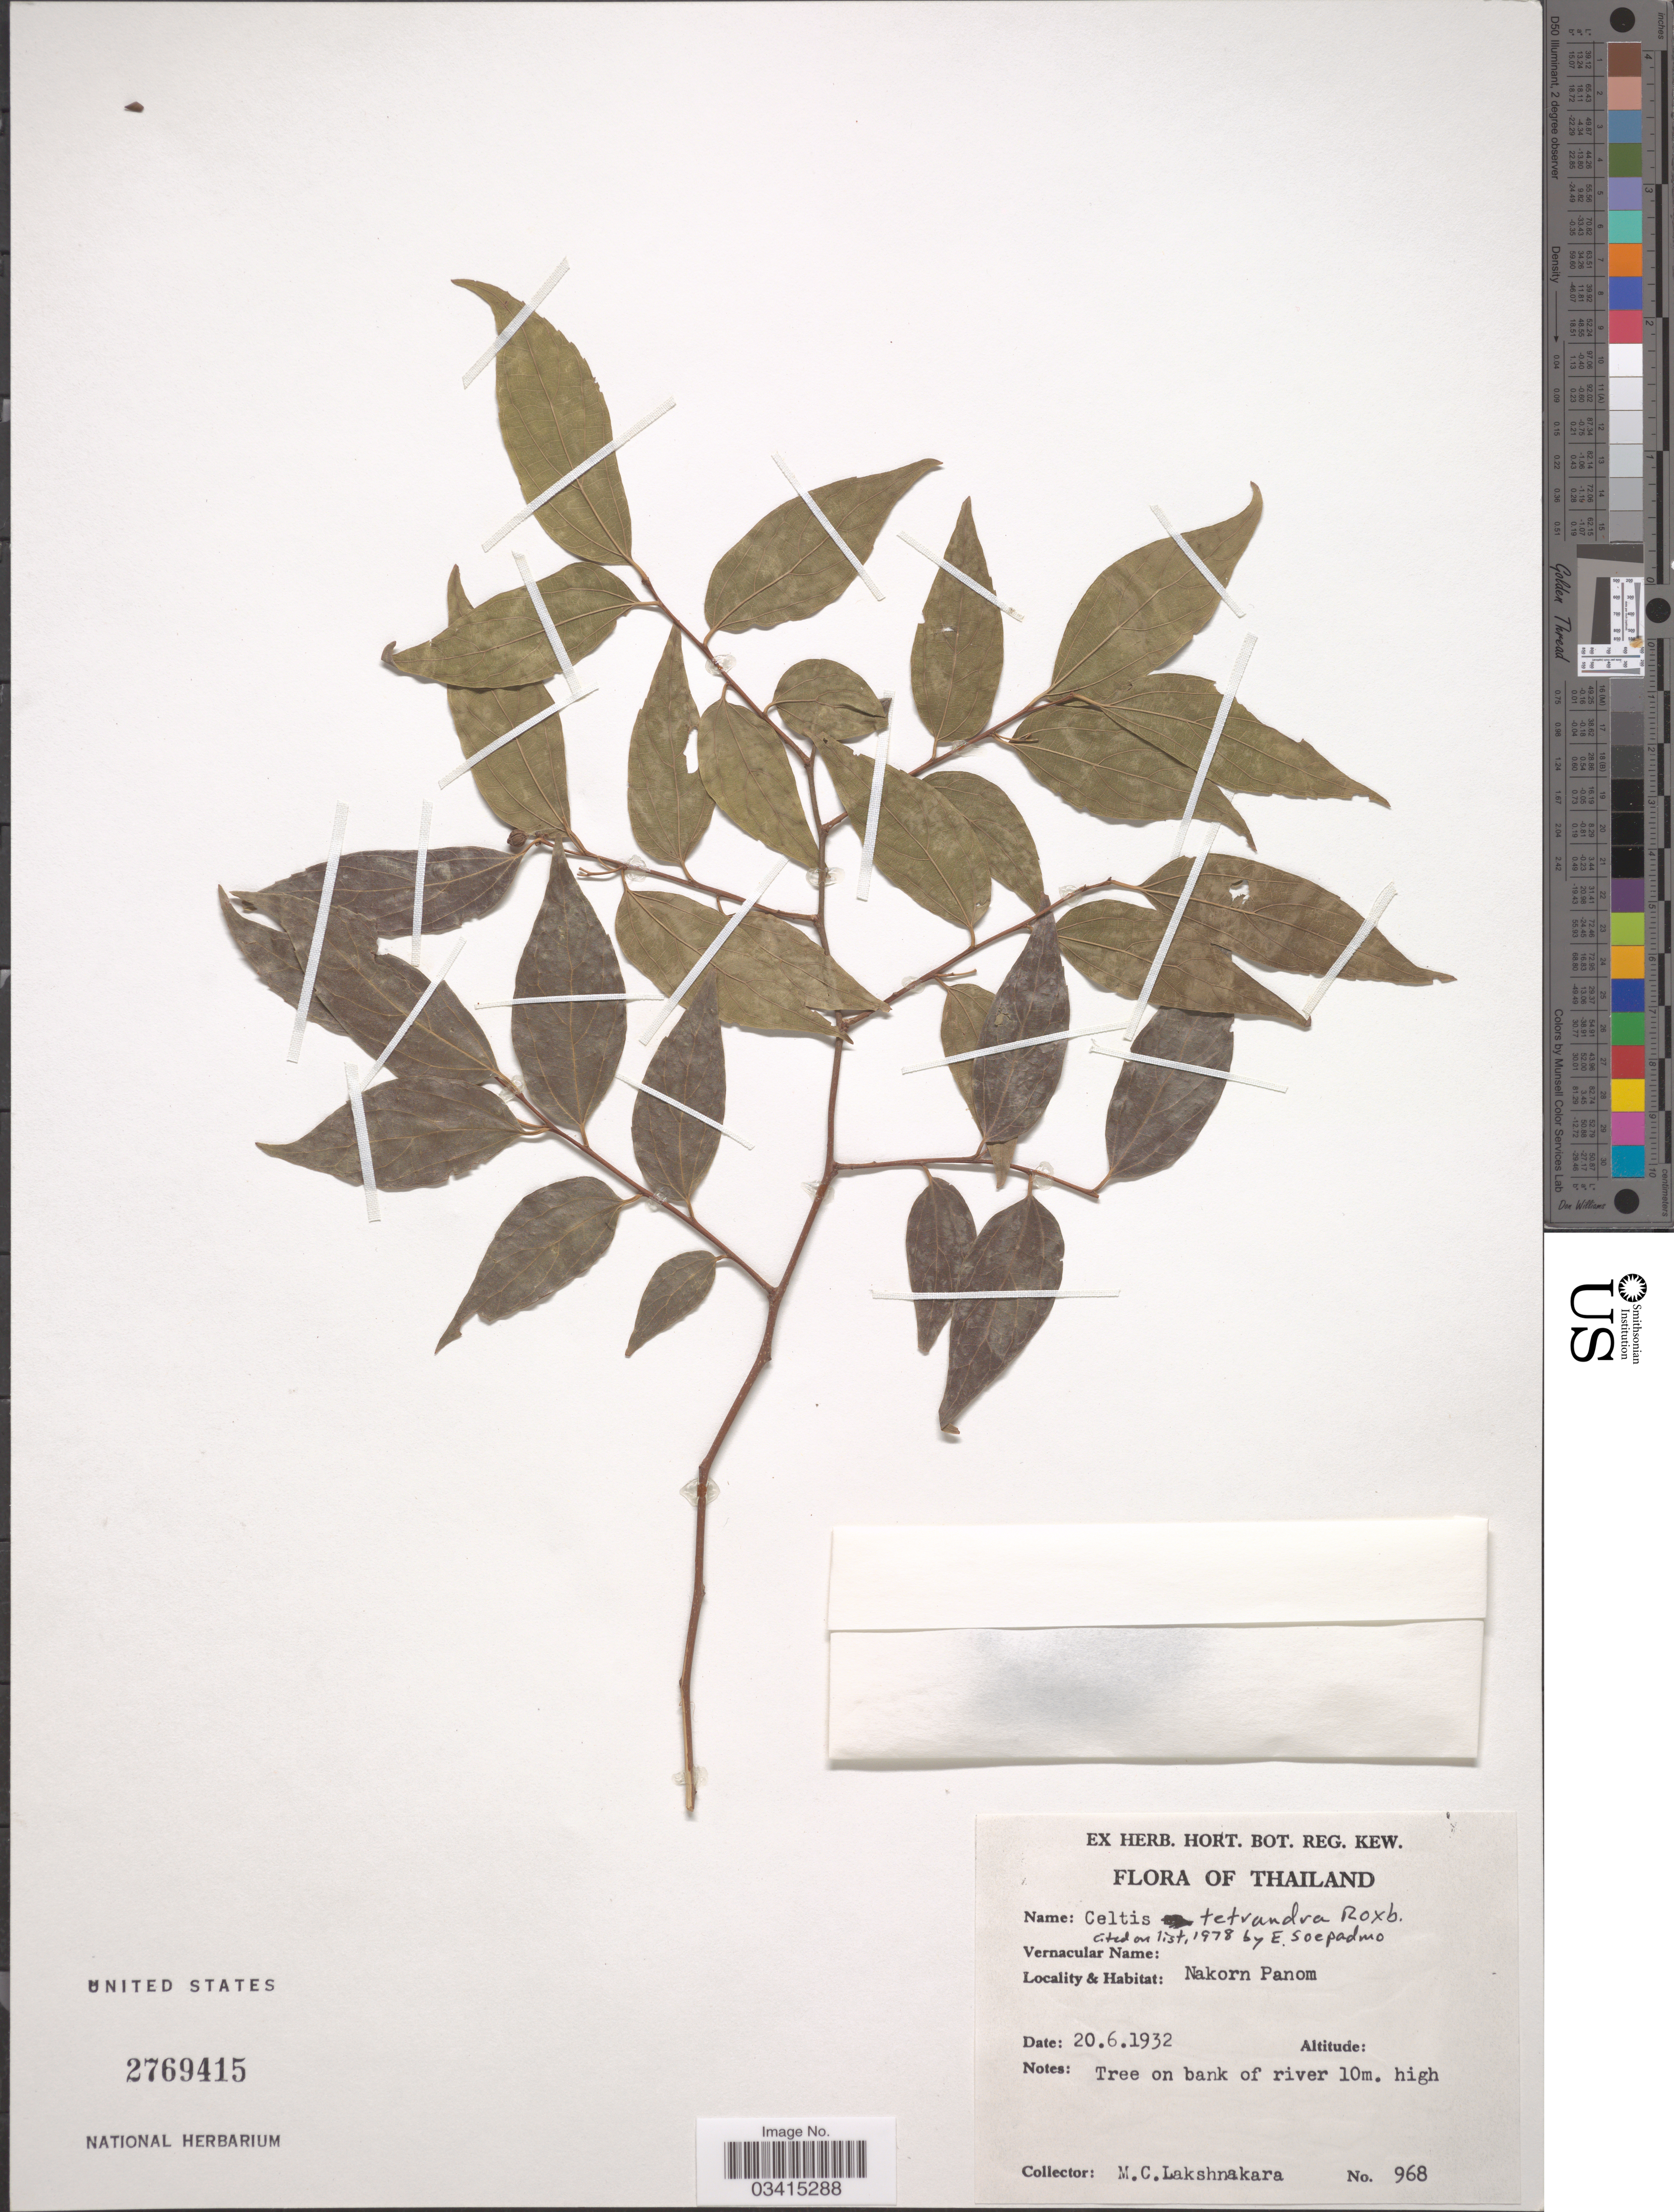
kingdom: Plantae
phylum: Tracheophyta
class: Magnoliopsida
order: Rosales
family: Cannabaceae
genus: Celtis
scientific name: Celtis tetrandra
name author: Roxb.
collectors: M. Lakshnakara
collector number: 968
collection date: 1932-06-20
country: Thailand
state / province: Nakhon Phanom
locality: Nakorn Panom.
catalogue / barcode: US 2769415